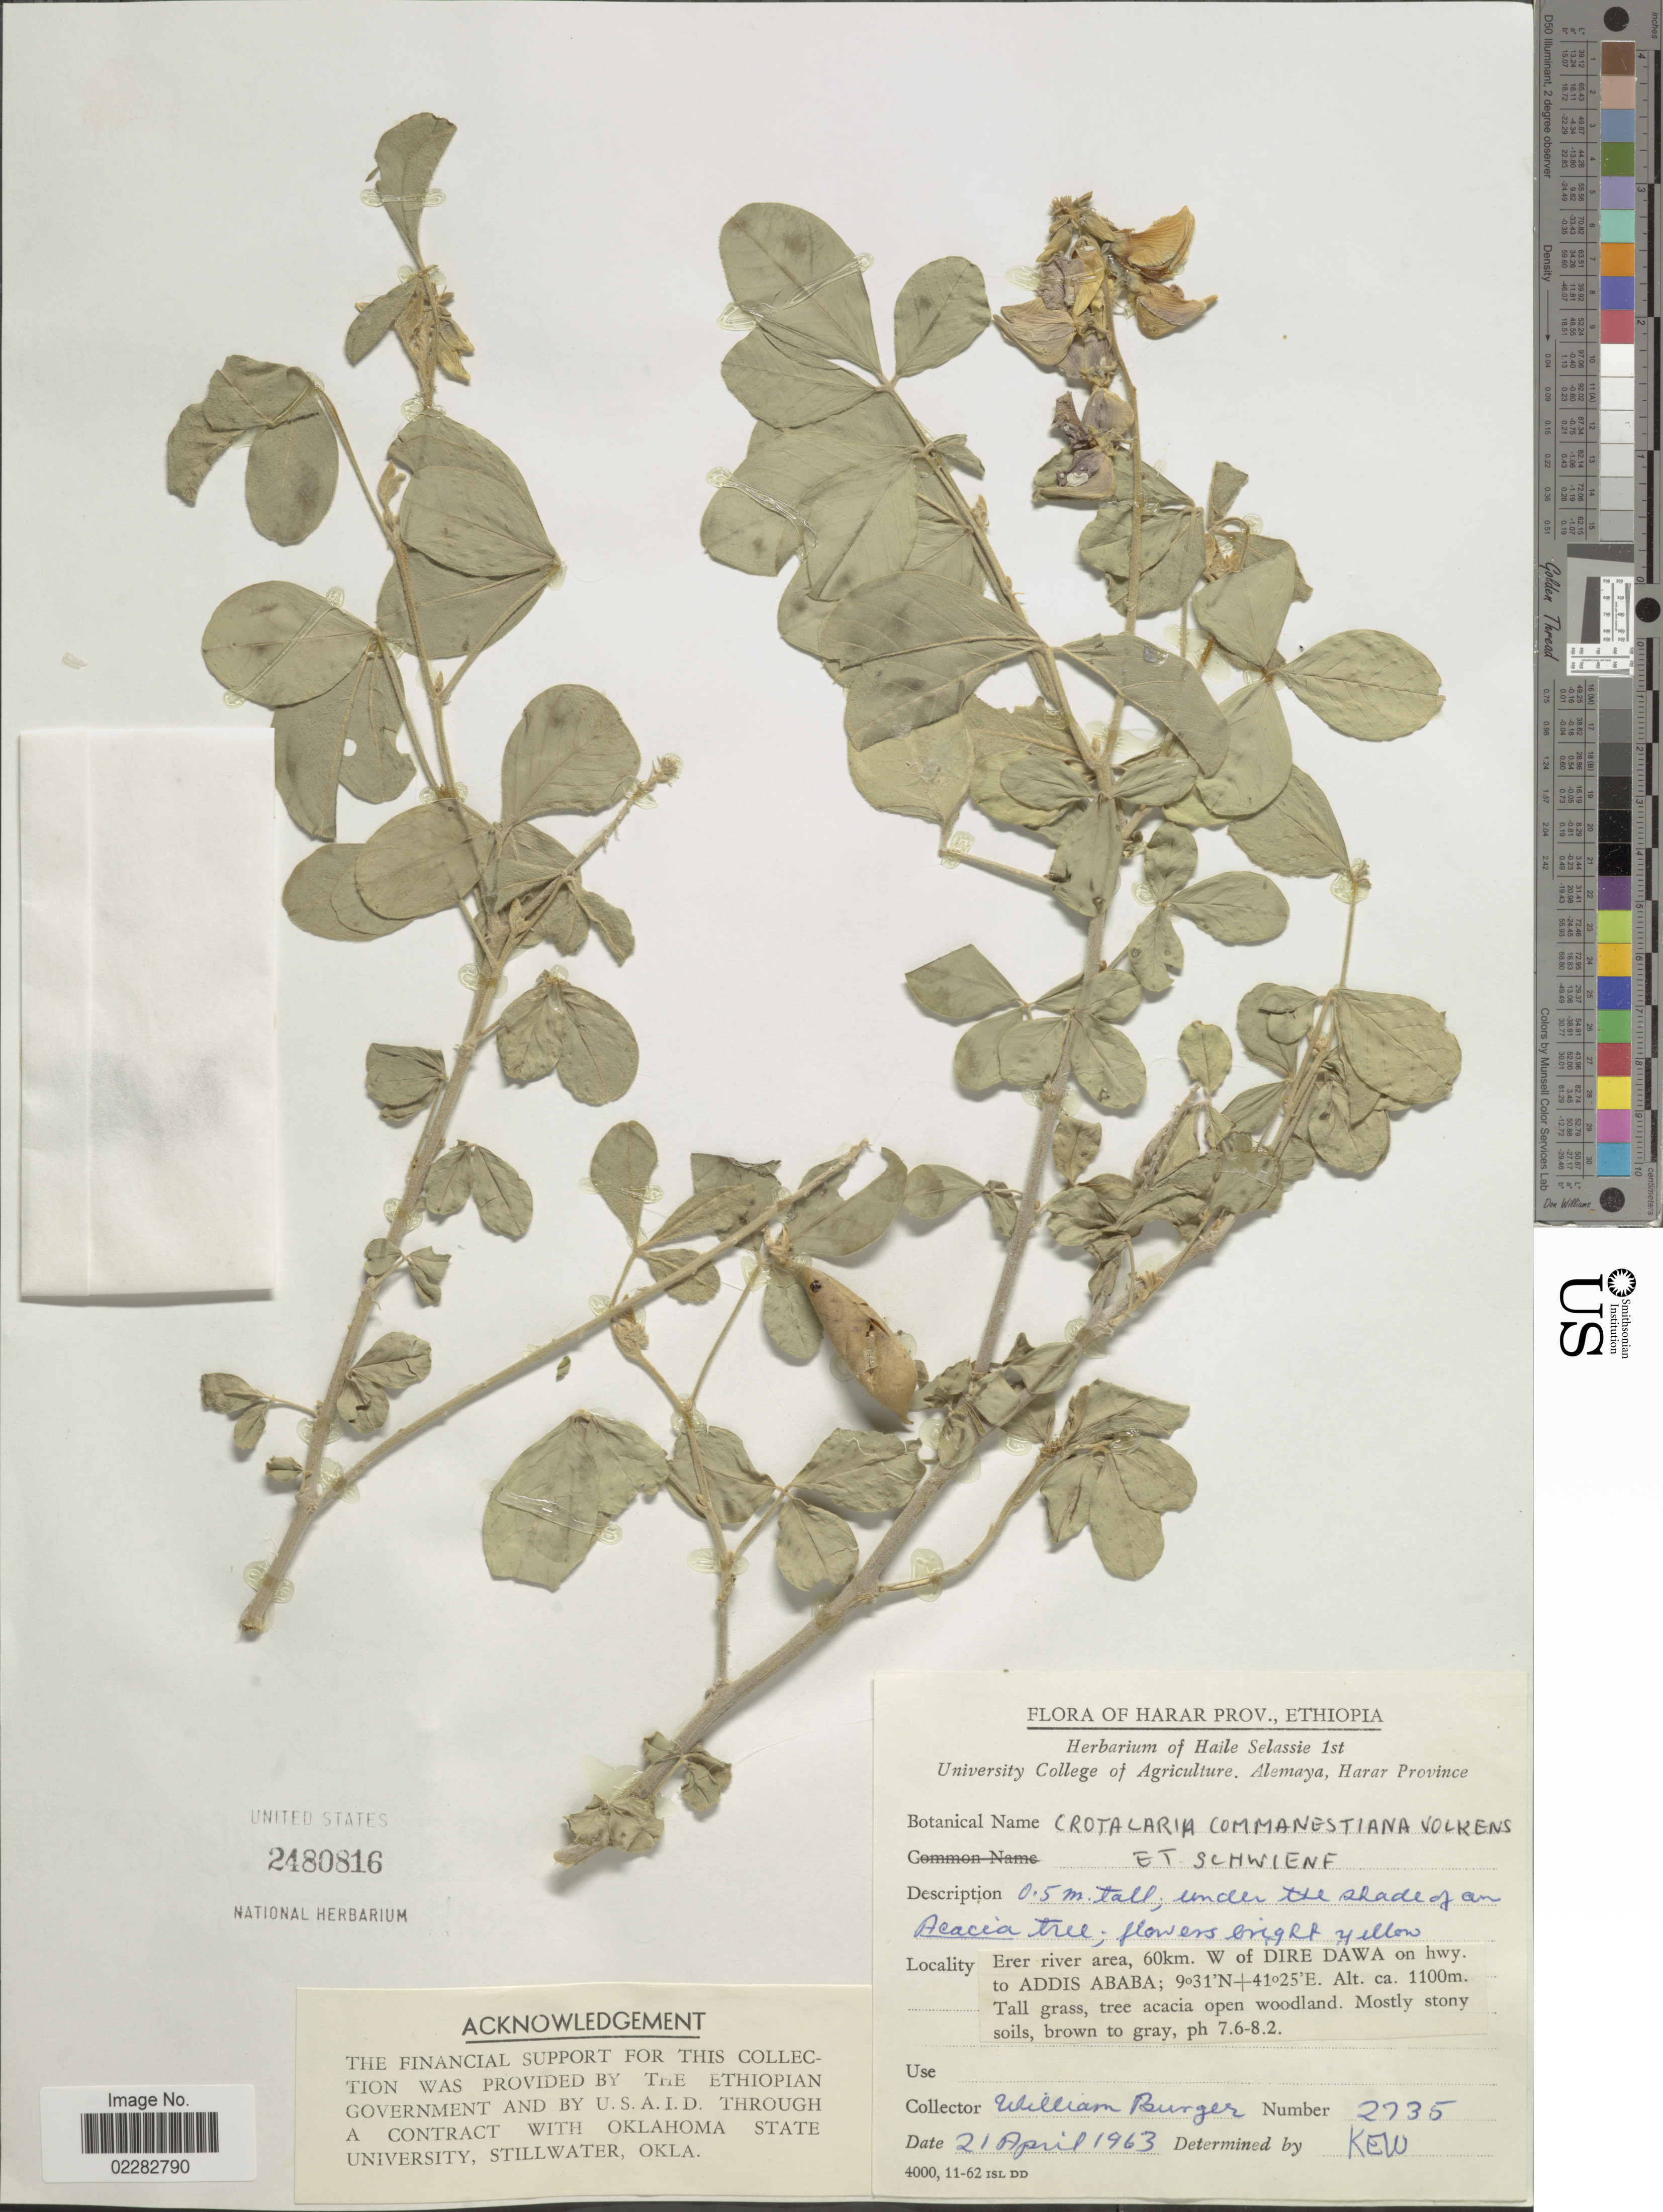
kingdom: Plantae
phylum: Tracheophyta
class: Magnoliopsida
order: Fabales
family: Fabaceae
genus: Crotalaria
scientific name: Crotalaria comanestiana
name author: Volkens & Schweinf.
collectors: W. Burger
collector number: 2735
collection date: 1963-04-21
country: Ethiopia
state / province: Dire Dawa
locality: Harar Prov., Erer river area, 60 km. W of Dire Dawa on hwy. to Addis Ababa.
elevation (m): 1100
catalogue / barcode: US 2480816